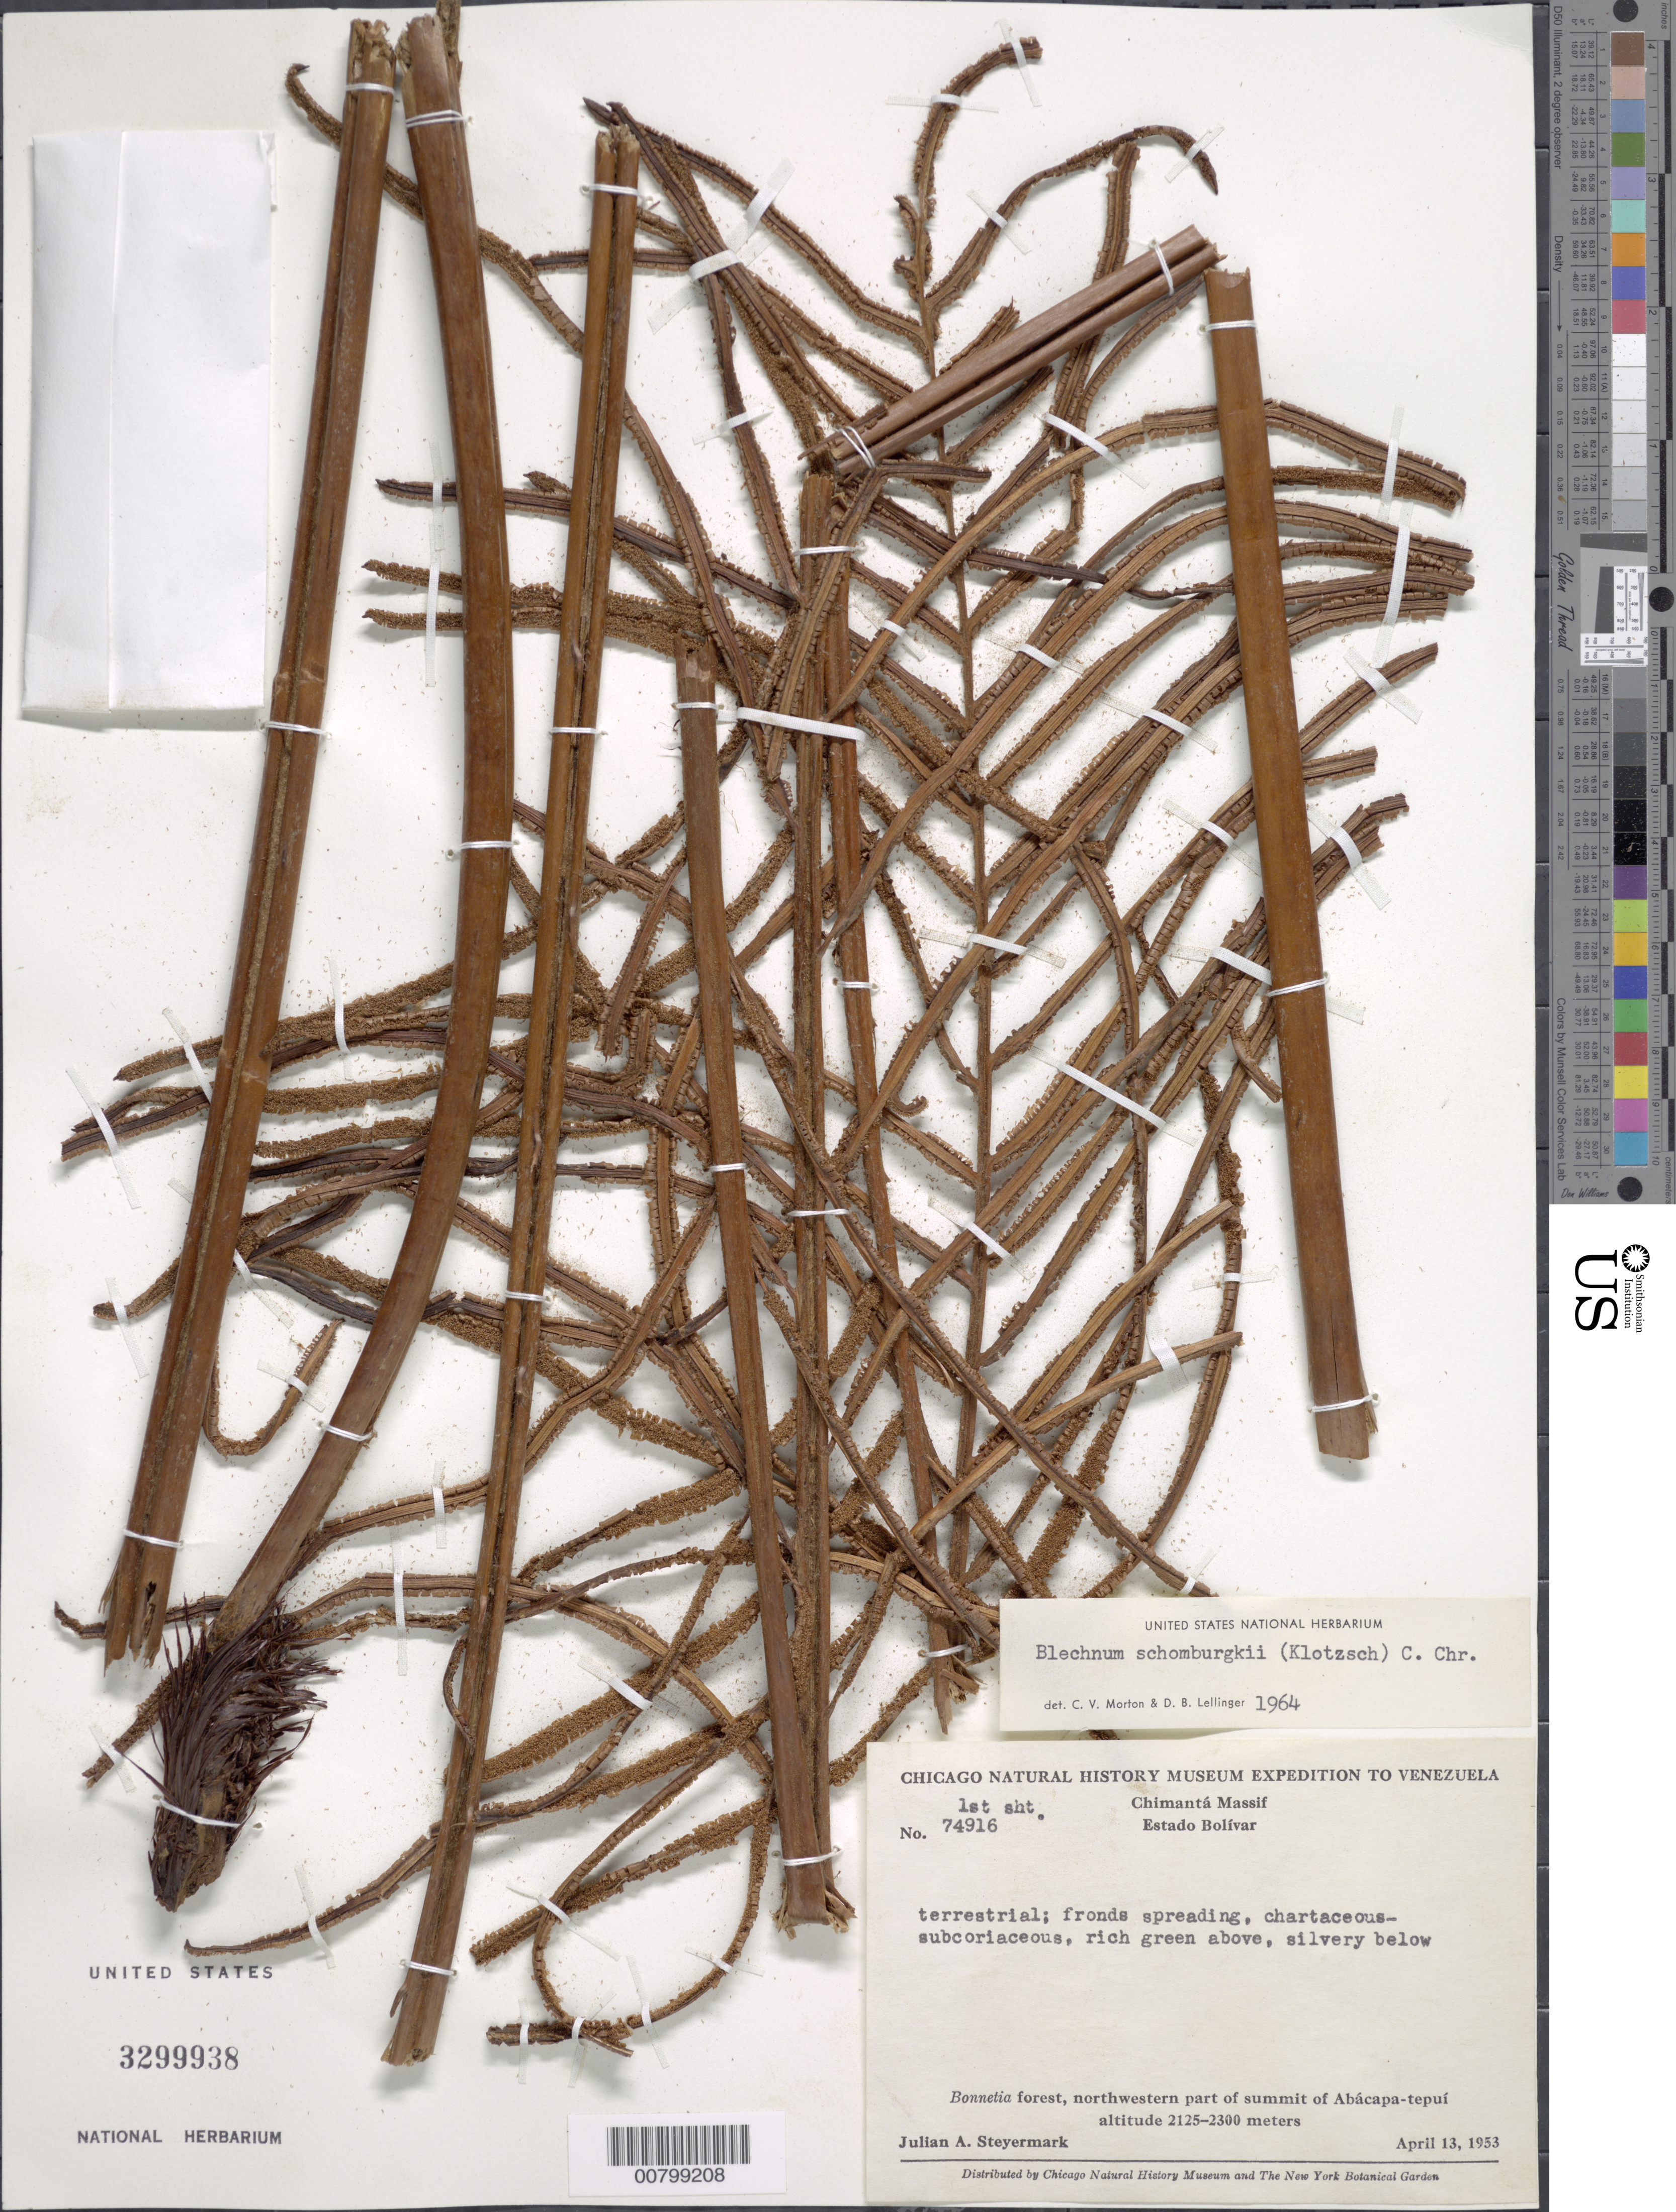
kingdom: Plantae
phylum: Tracheophyta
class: Polypodiopsida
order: Polypodiales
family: Blechnaceae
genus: Blechnum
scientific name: Blechnum schomburgkii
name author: (Klotzsch) C. Chr.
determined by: Morton, C. V.; Lellinger, D. B.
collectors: J. Steyermark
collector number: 74916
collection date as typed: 13-Apr-53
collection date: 1953-04-13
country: Venezuela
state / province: Bolívar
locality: Chimantá Massif, Abácapa-tepuí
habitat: Bonnetia forest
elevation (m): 2125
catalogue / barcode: US 3299938